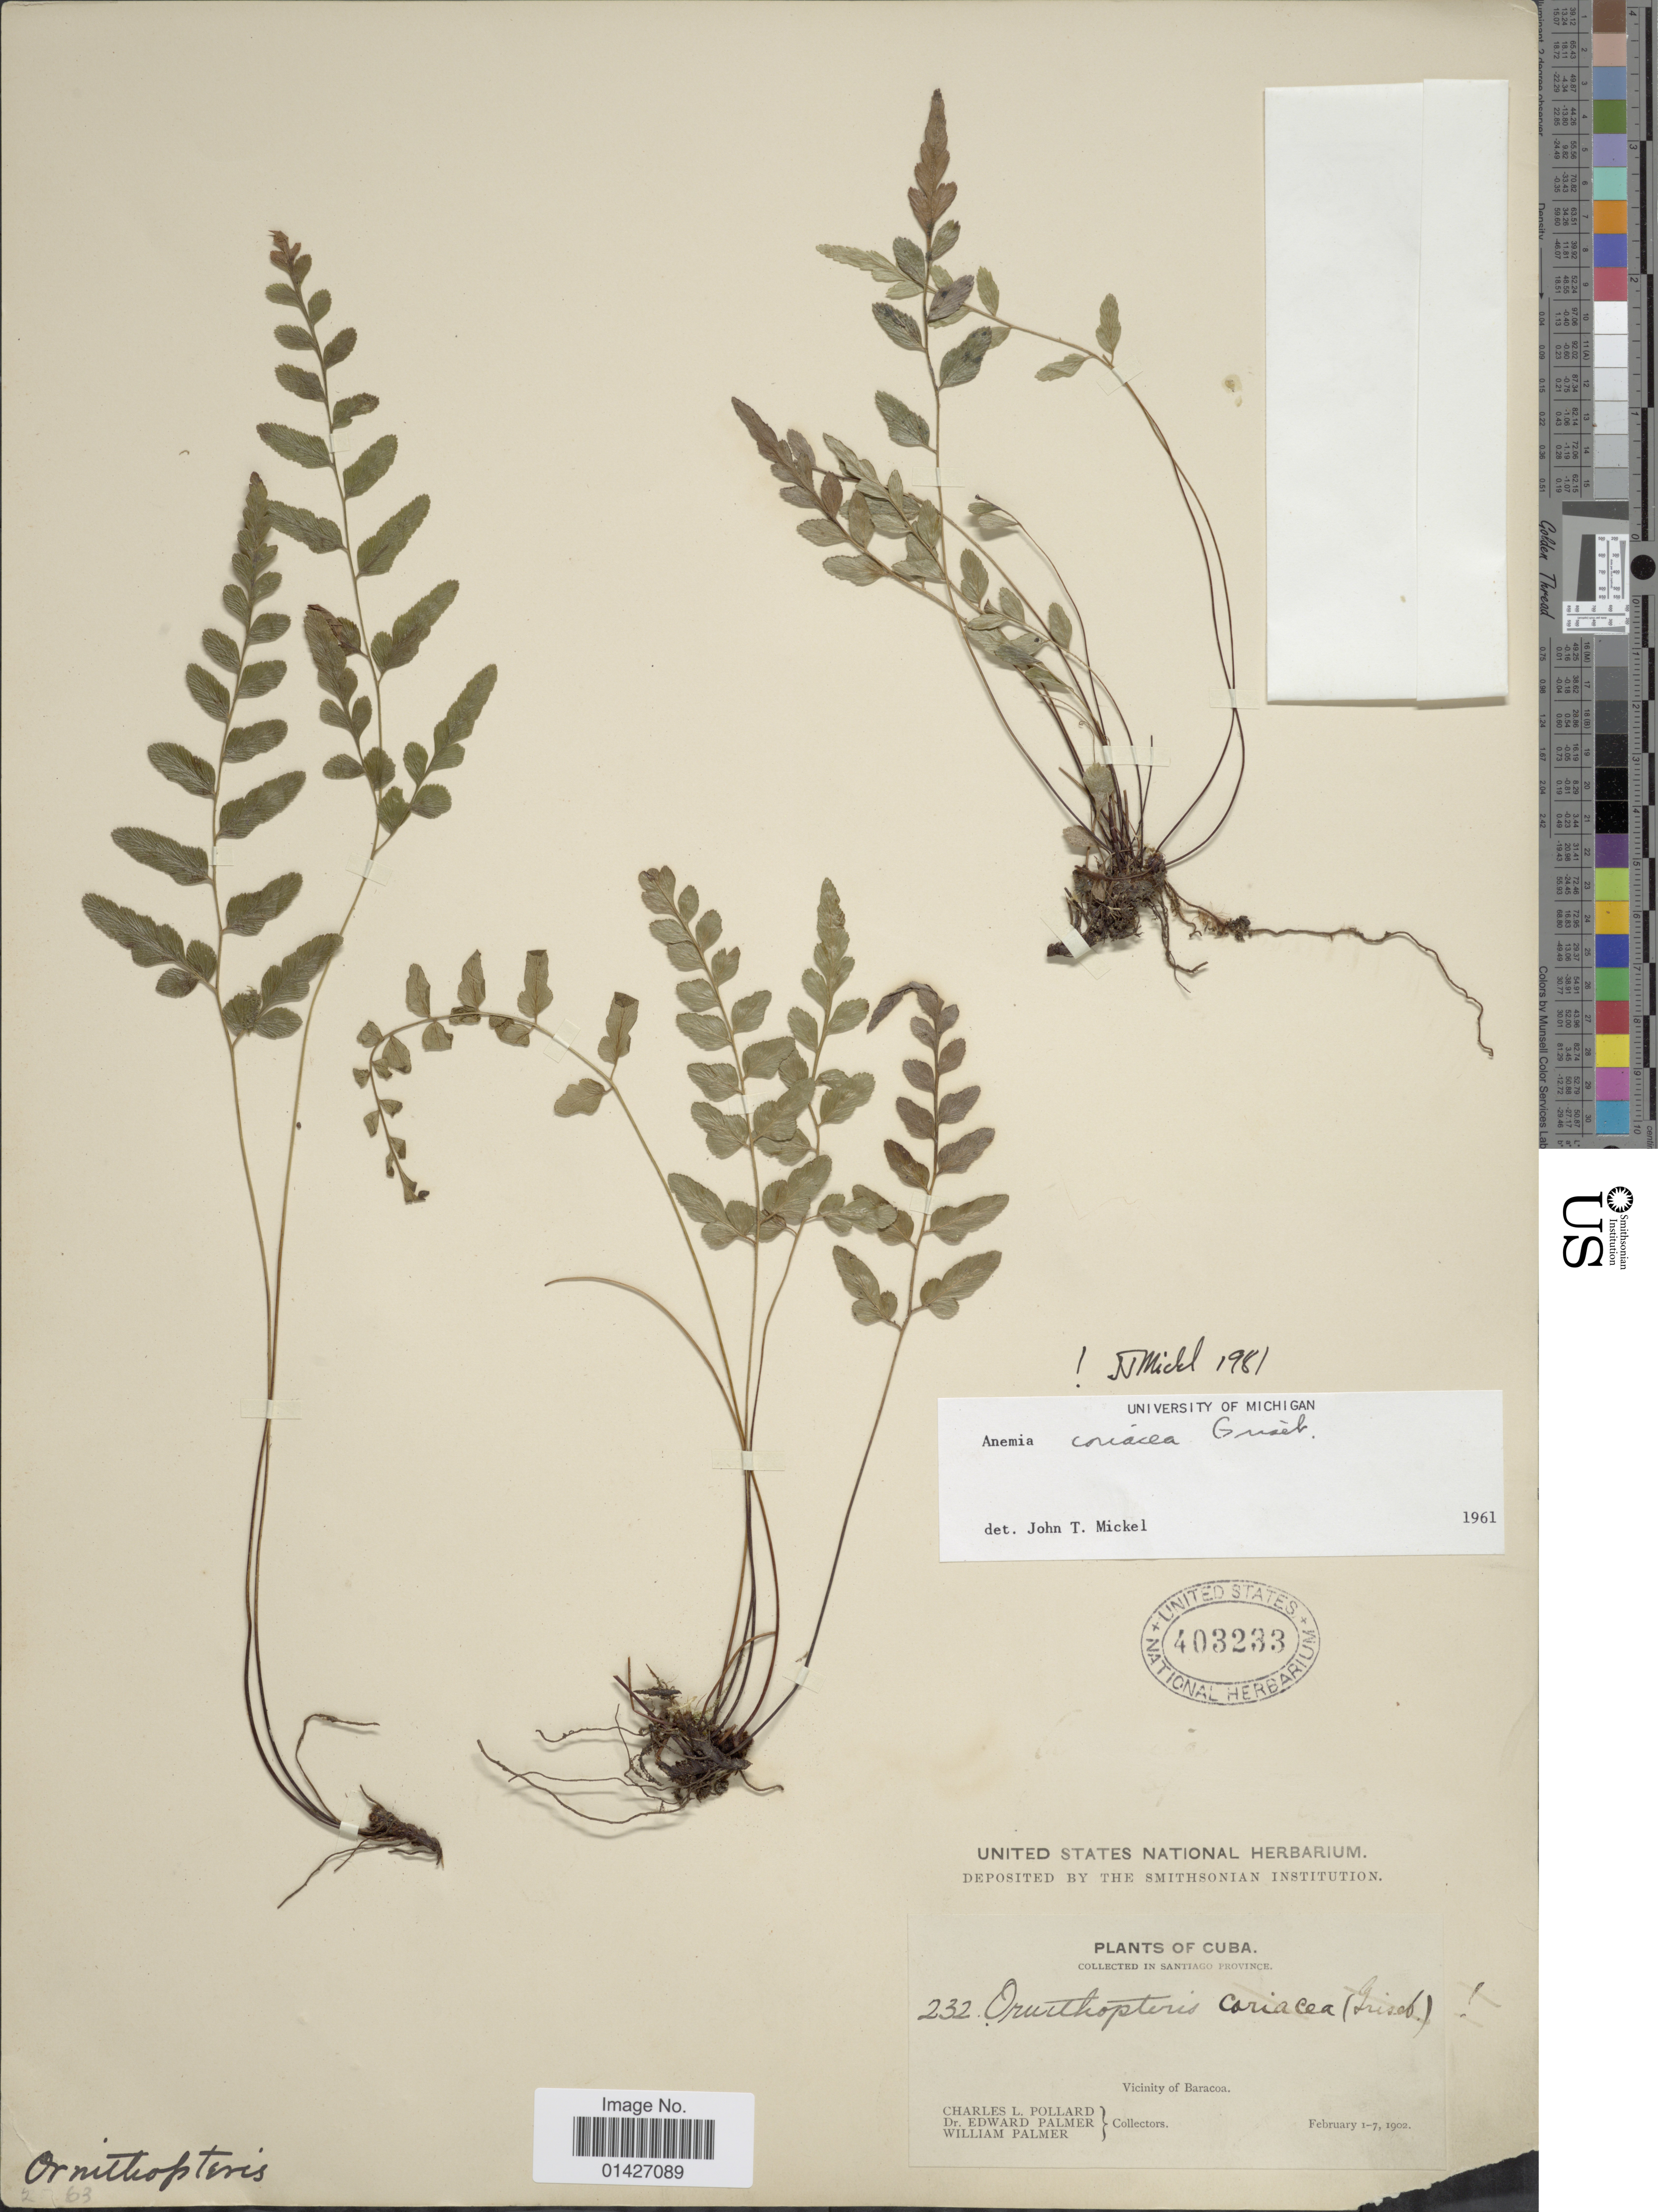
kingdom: Plantae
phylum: Tracheophyta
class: Polypodiopsida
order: Schizaeales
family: Anemiaceae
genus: Anemia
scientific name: Anemia coriacea f. coriacea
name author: Griseb.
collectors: C. L. Pollard, E. Palmer & W. Palmer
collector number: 232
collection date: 1902-02-01/1902-02-07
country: Cuba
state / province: Santiago de Cuba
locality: Santiago Province. Vicinity of Baracoa.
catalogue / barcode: US 403233